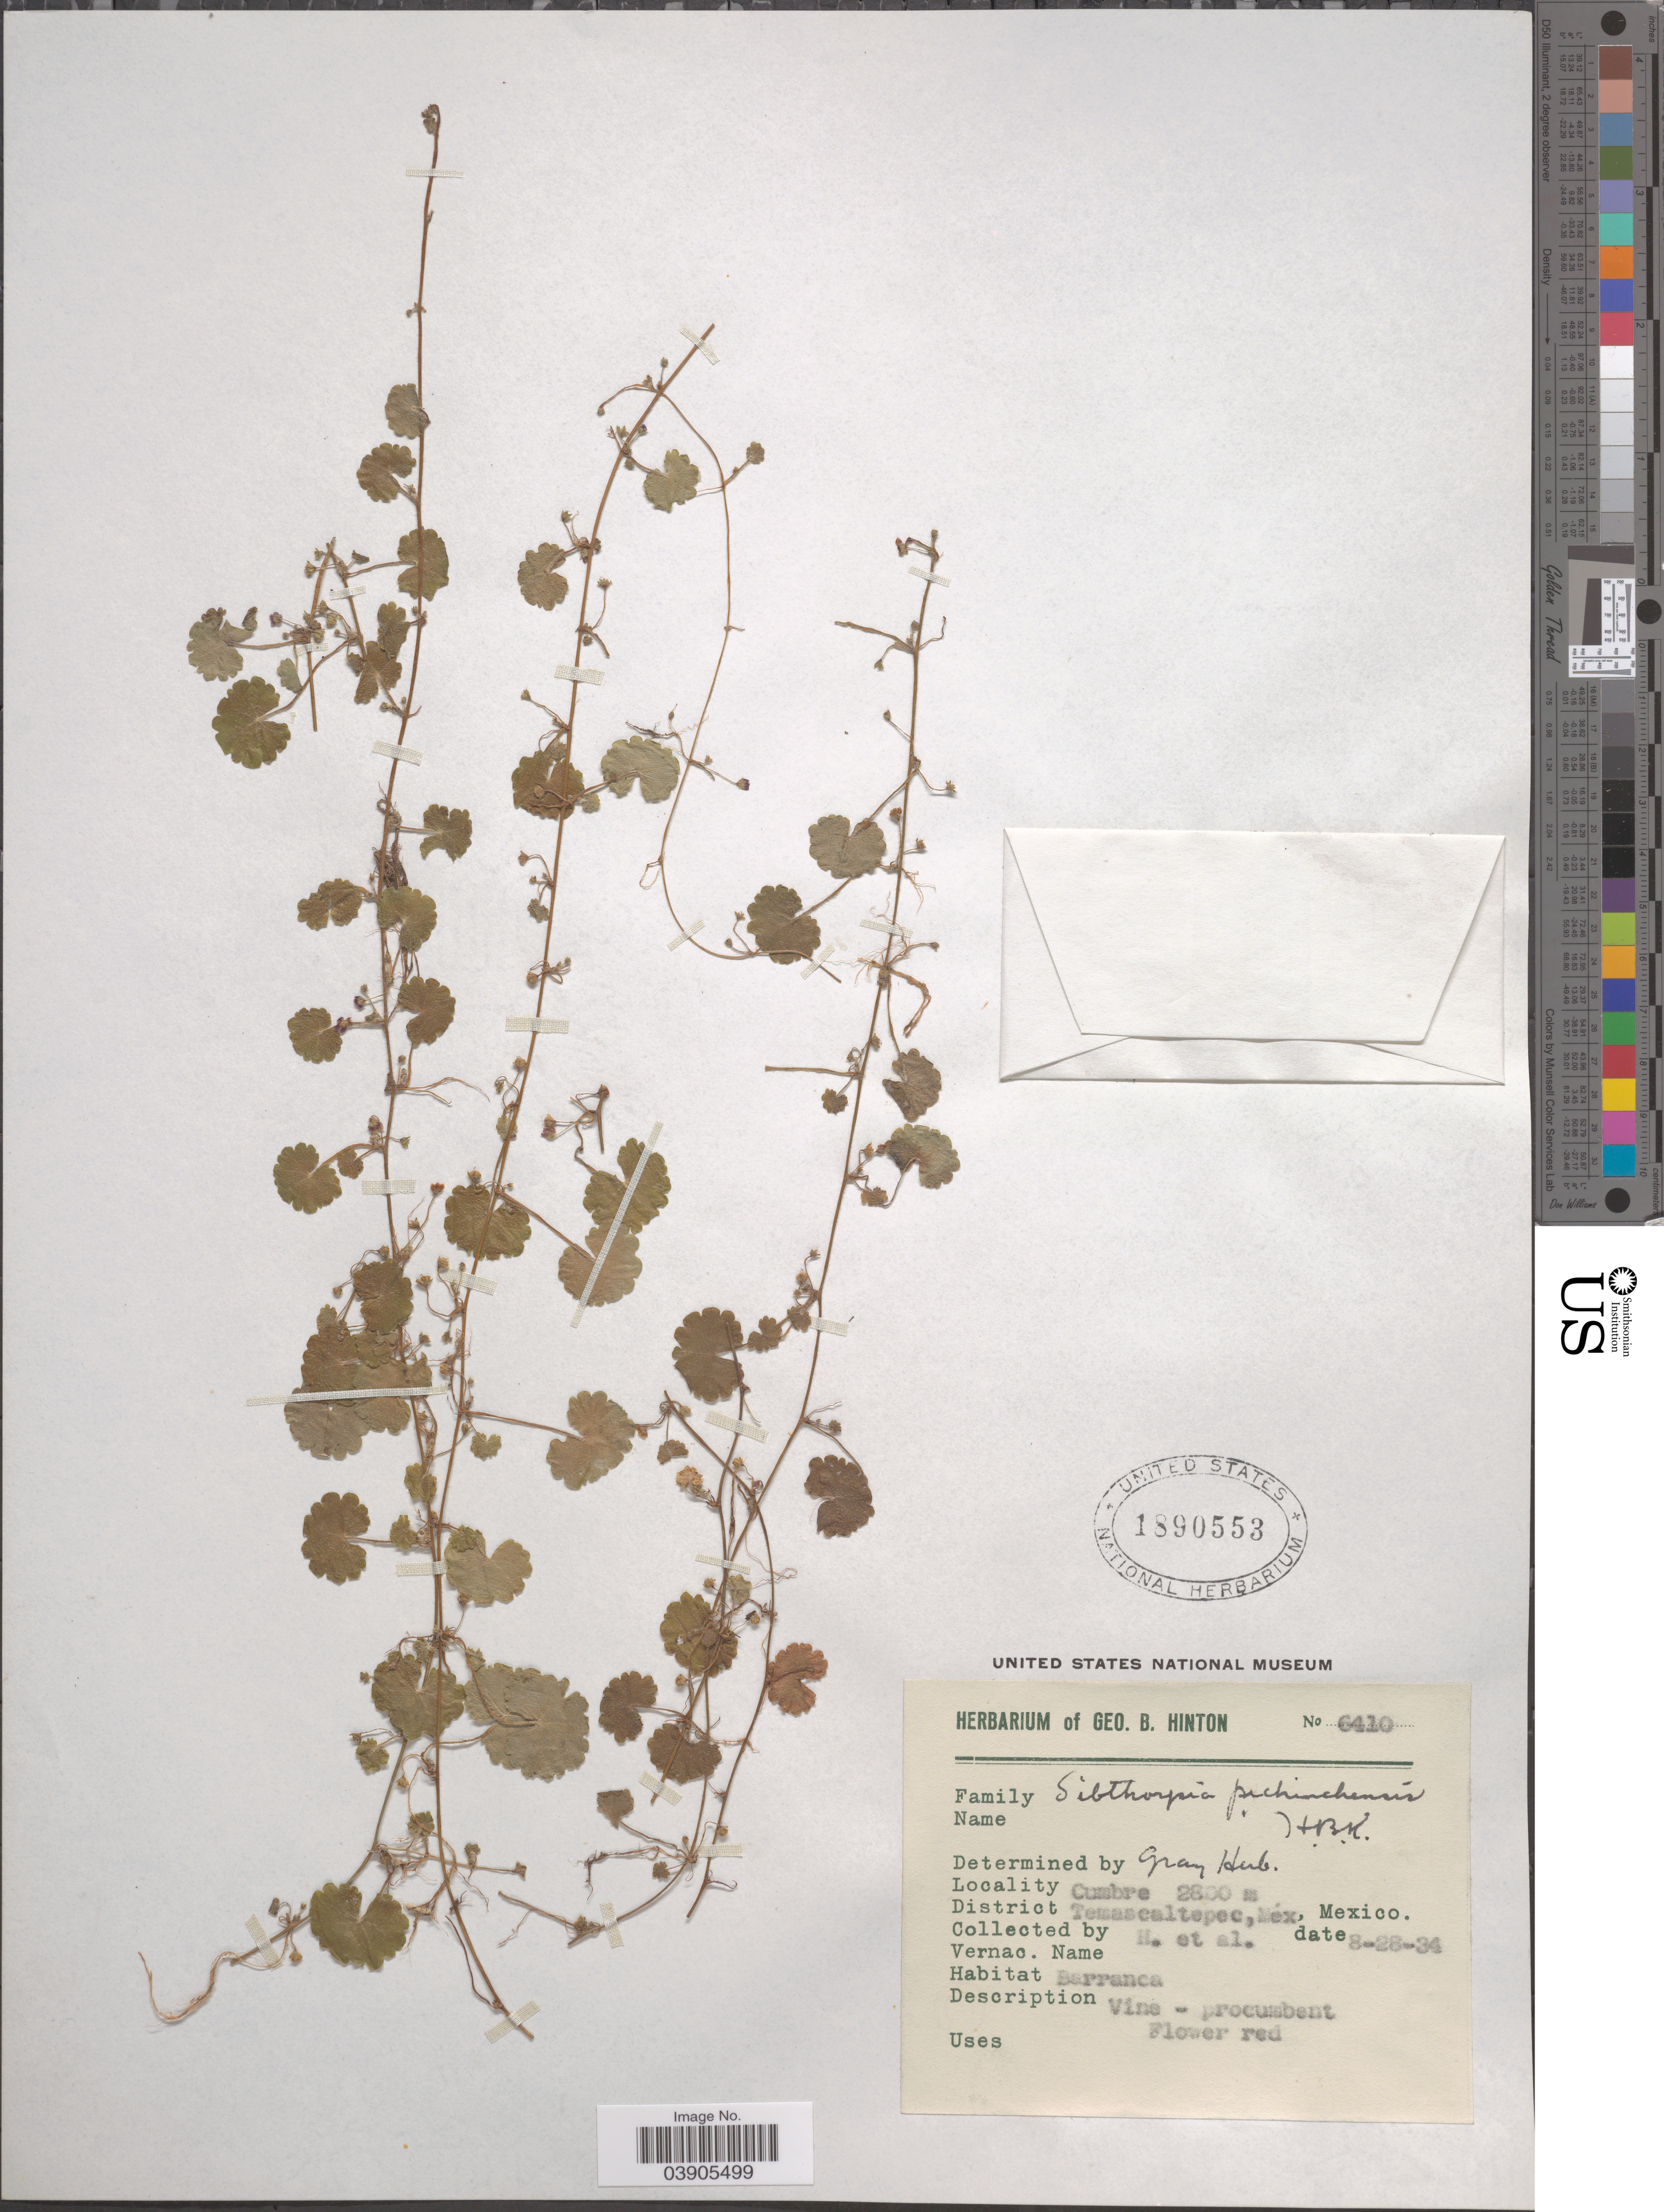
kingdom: Plantae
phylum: Tracheophyta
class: Magnoliopsida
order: Lamiales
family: Plantaginaceae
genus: Sibthorpia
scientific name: Sibthorpia repens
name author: (L.) Kuntze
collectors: G. B. Hinton & et al.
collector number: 6410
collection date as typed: Transcribed d/m/y: 28/8/34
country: Mexico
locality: Cumbre. District Temascaltepec.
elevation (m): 2800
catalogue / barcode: US 1890553